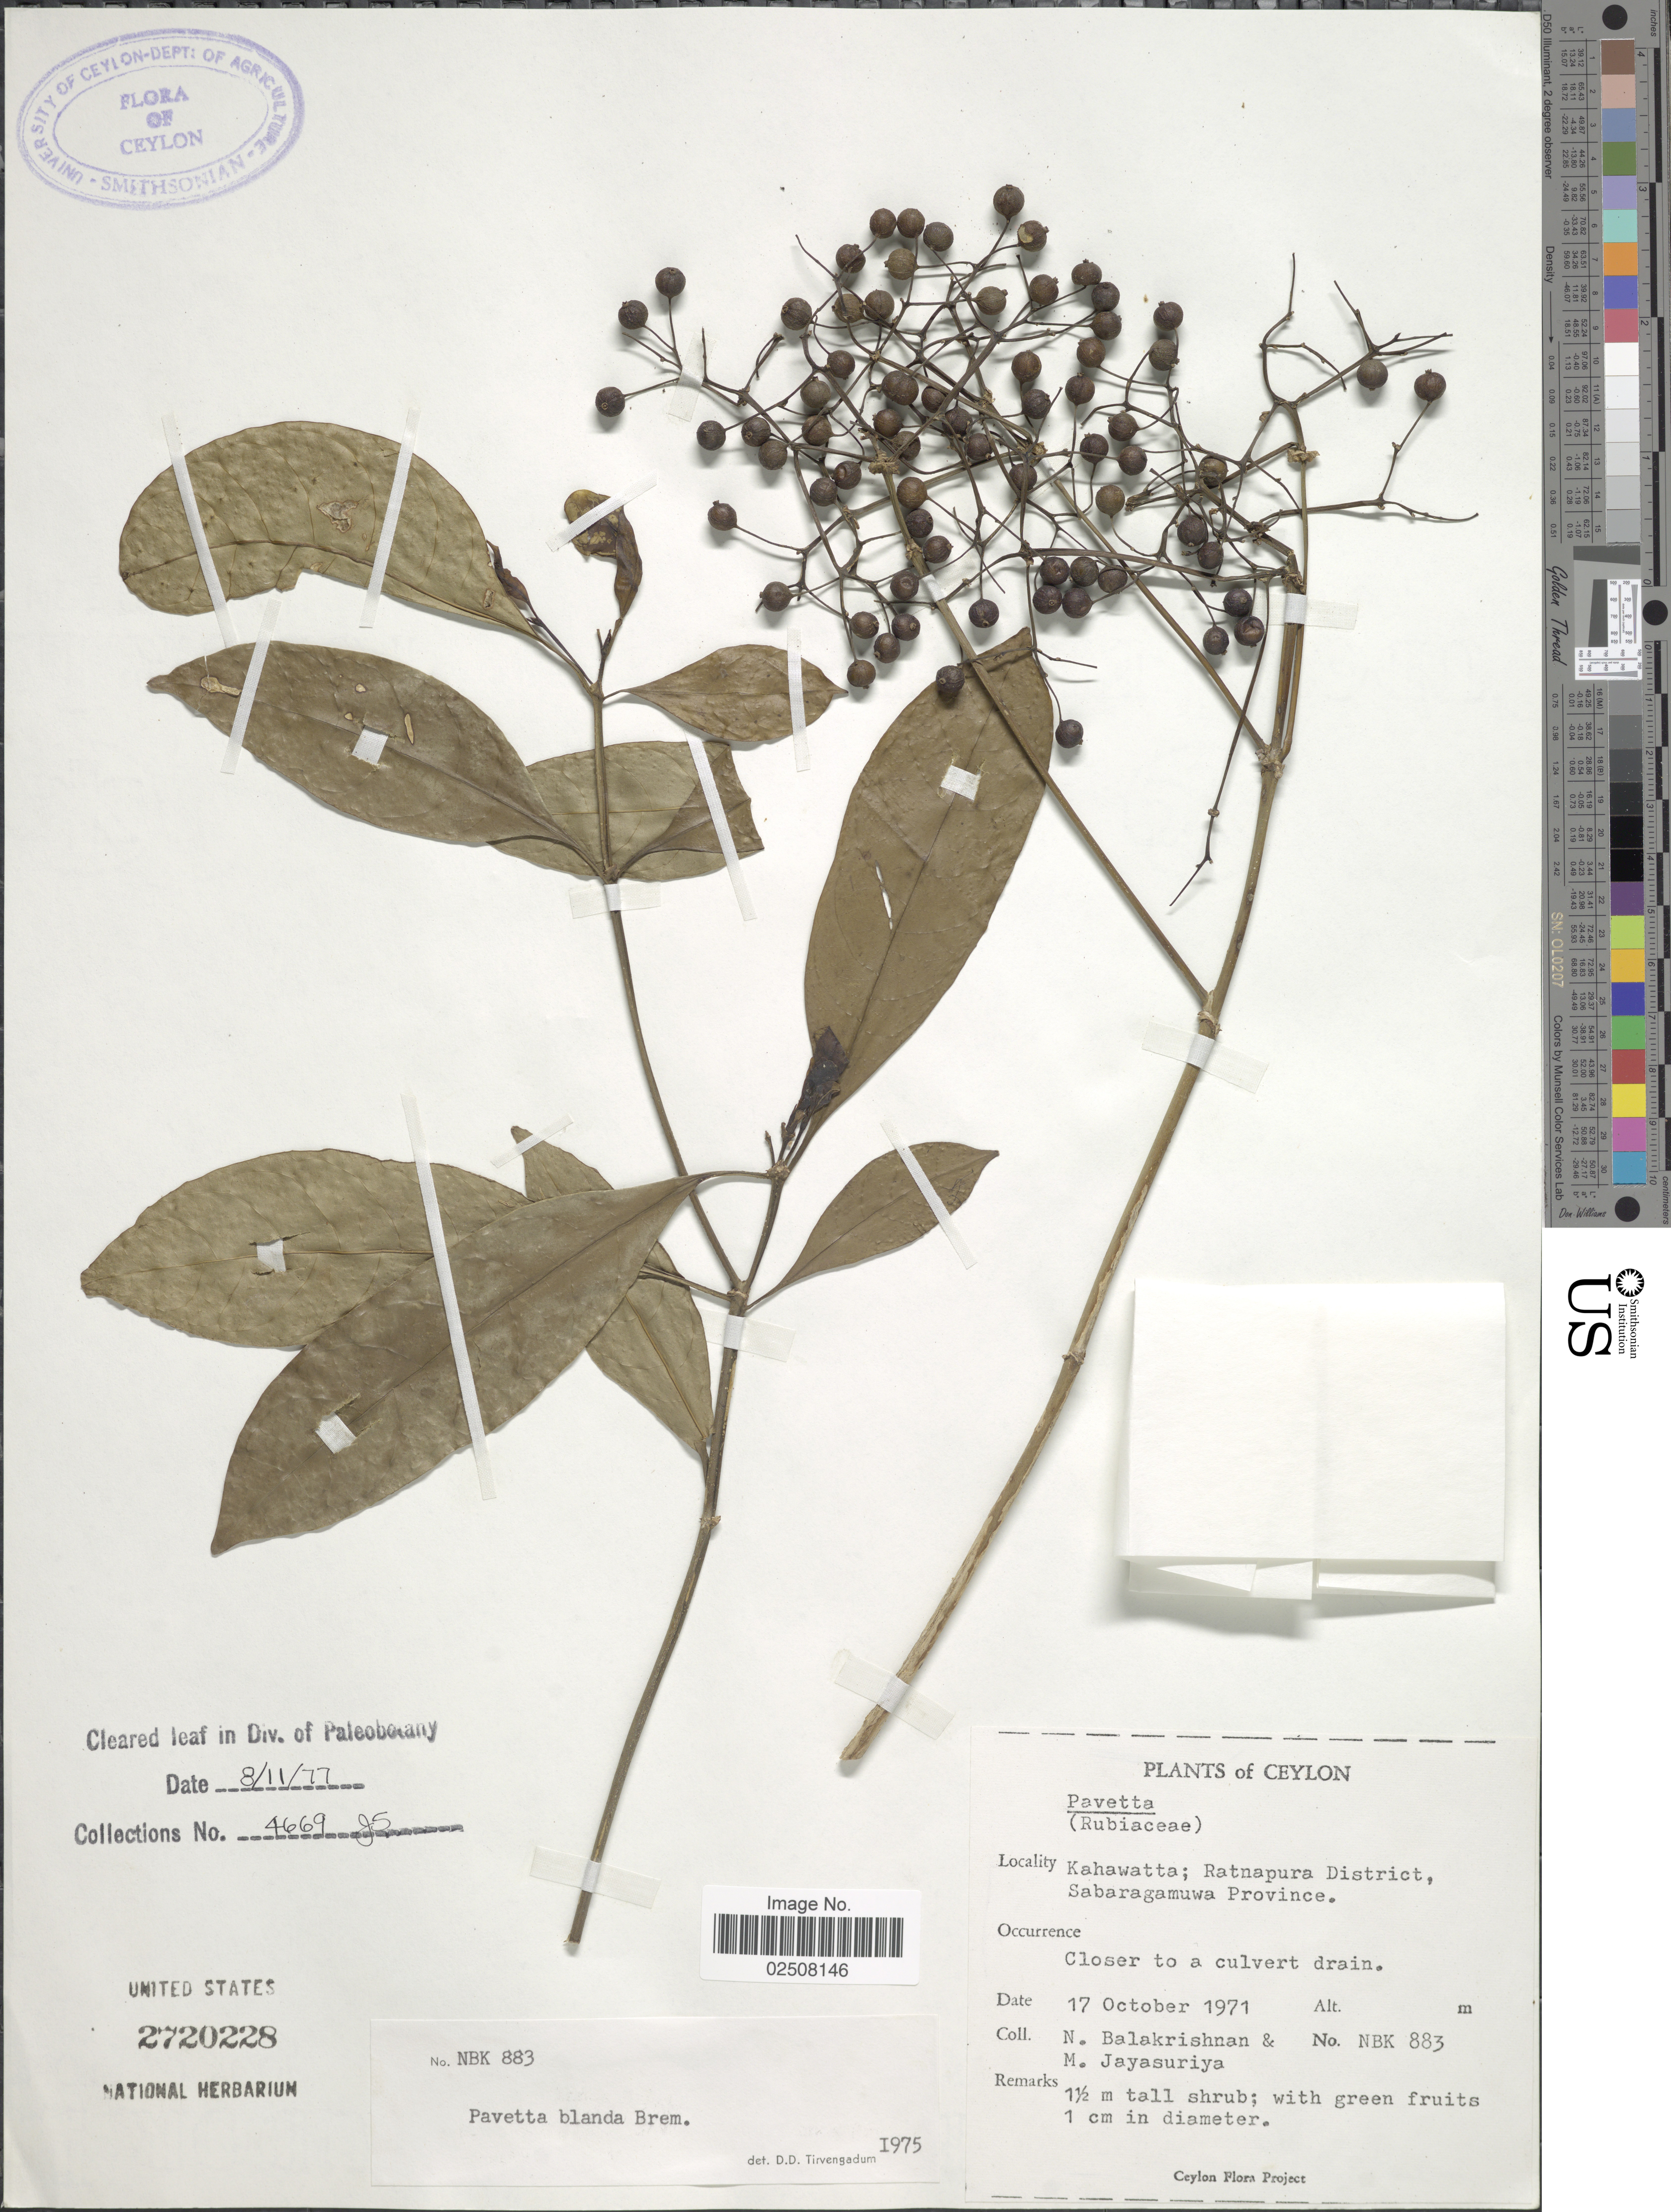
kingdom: Plantae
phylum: Tracheophyta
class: Magnoliopsida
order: Gentianales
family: Rubiaceae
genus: Pavetta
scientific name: Pavetta agrostiphylla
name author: Bremek.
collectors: N. Balakrishnan & M. Jayasuriya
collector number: NBK 883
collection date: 1971-10-17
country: Sri Lanka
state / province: Sabaragamuwa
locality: Ceylon, Kahawatta; Ratnapura District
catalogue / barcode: US 2720228